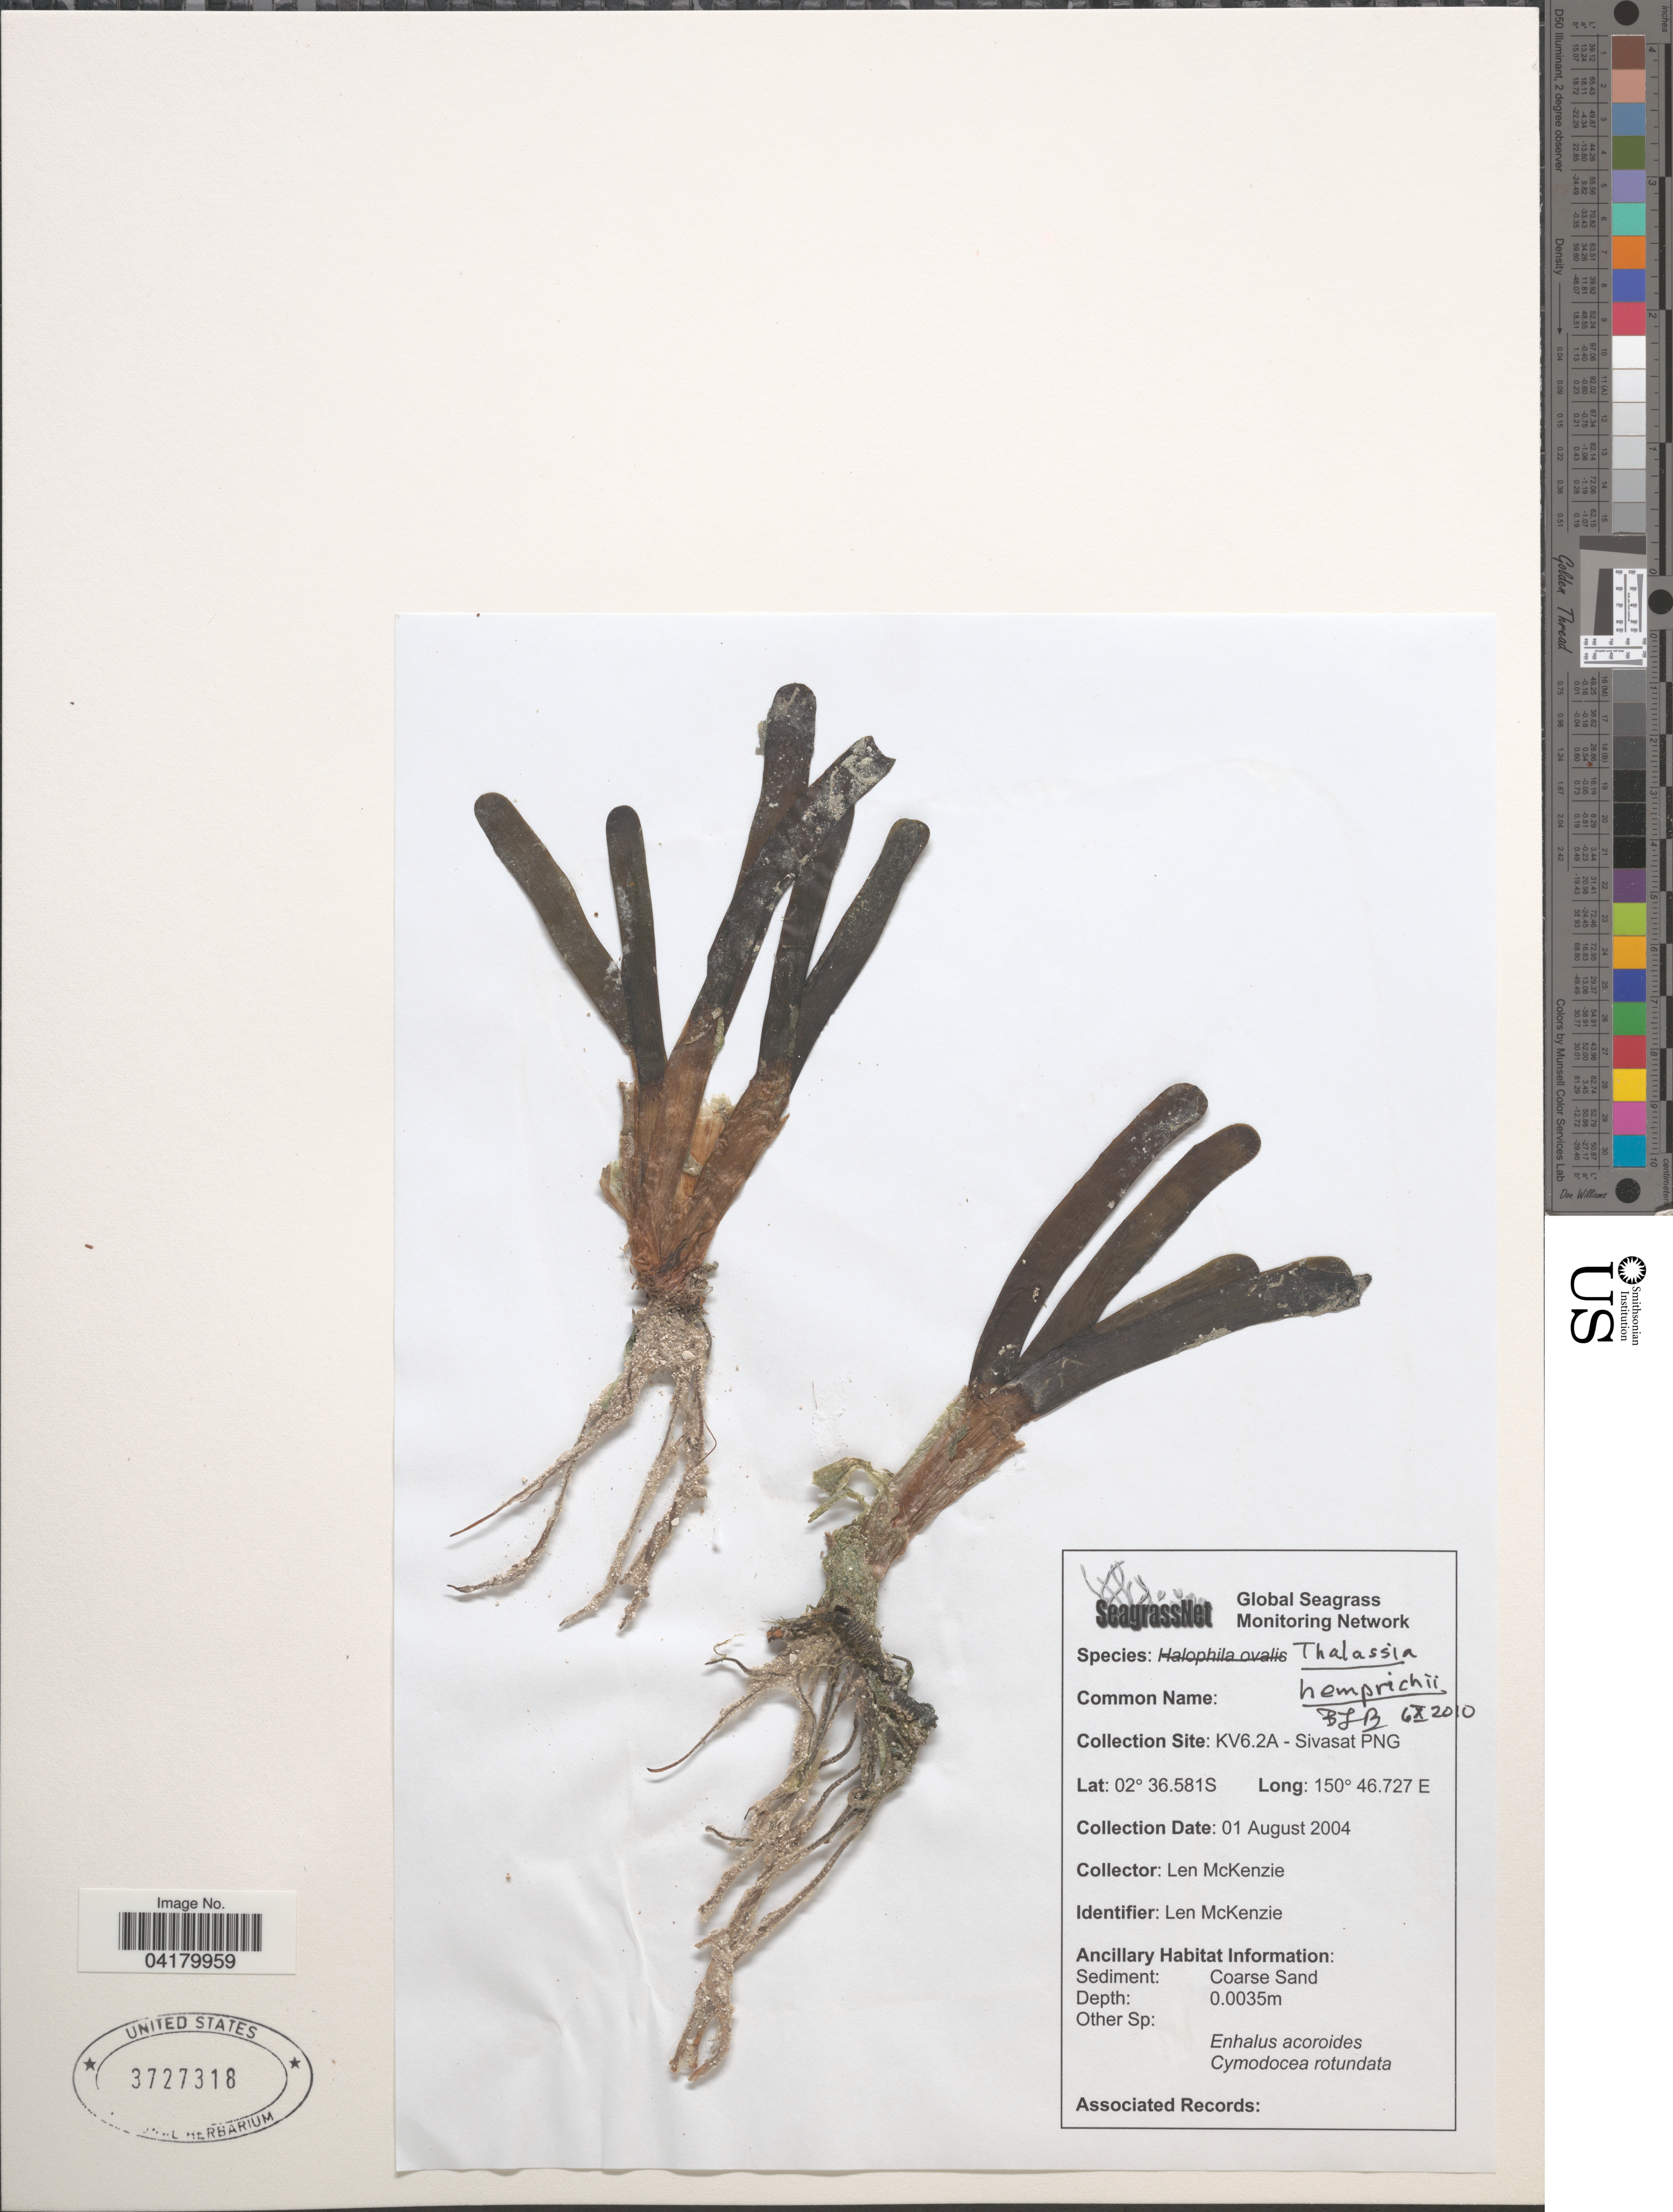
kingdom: Plantae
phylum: Tracheophyta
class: Liliopsida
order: Alismatales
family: Hydrocharitaceae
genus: Thalassia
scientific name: Thalassia hemprichii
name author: Asch.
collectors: L. McKenzie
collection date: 2004-08-01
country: Papua New Guinea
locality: Collection Site: KV6.2A - Sivasat PNG.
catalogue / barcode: US 3727318